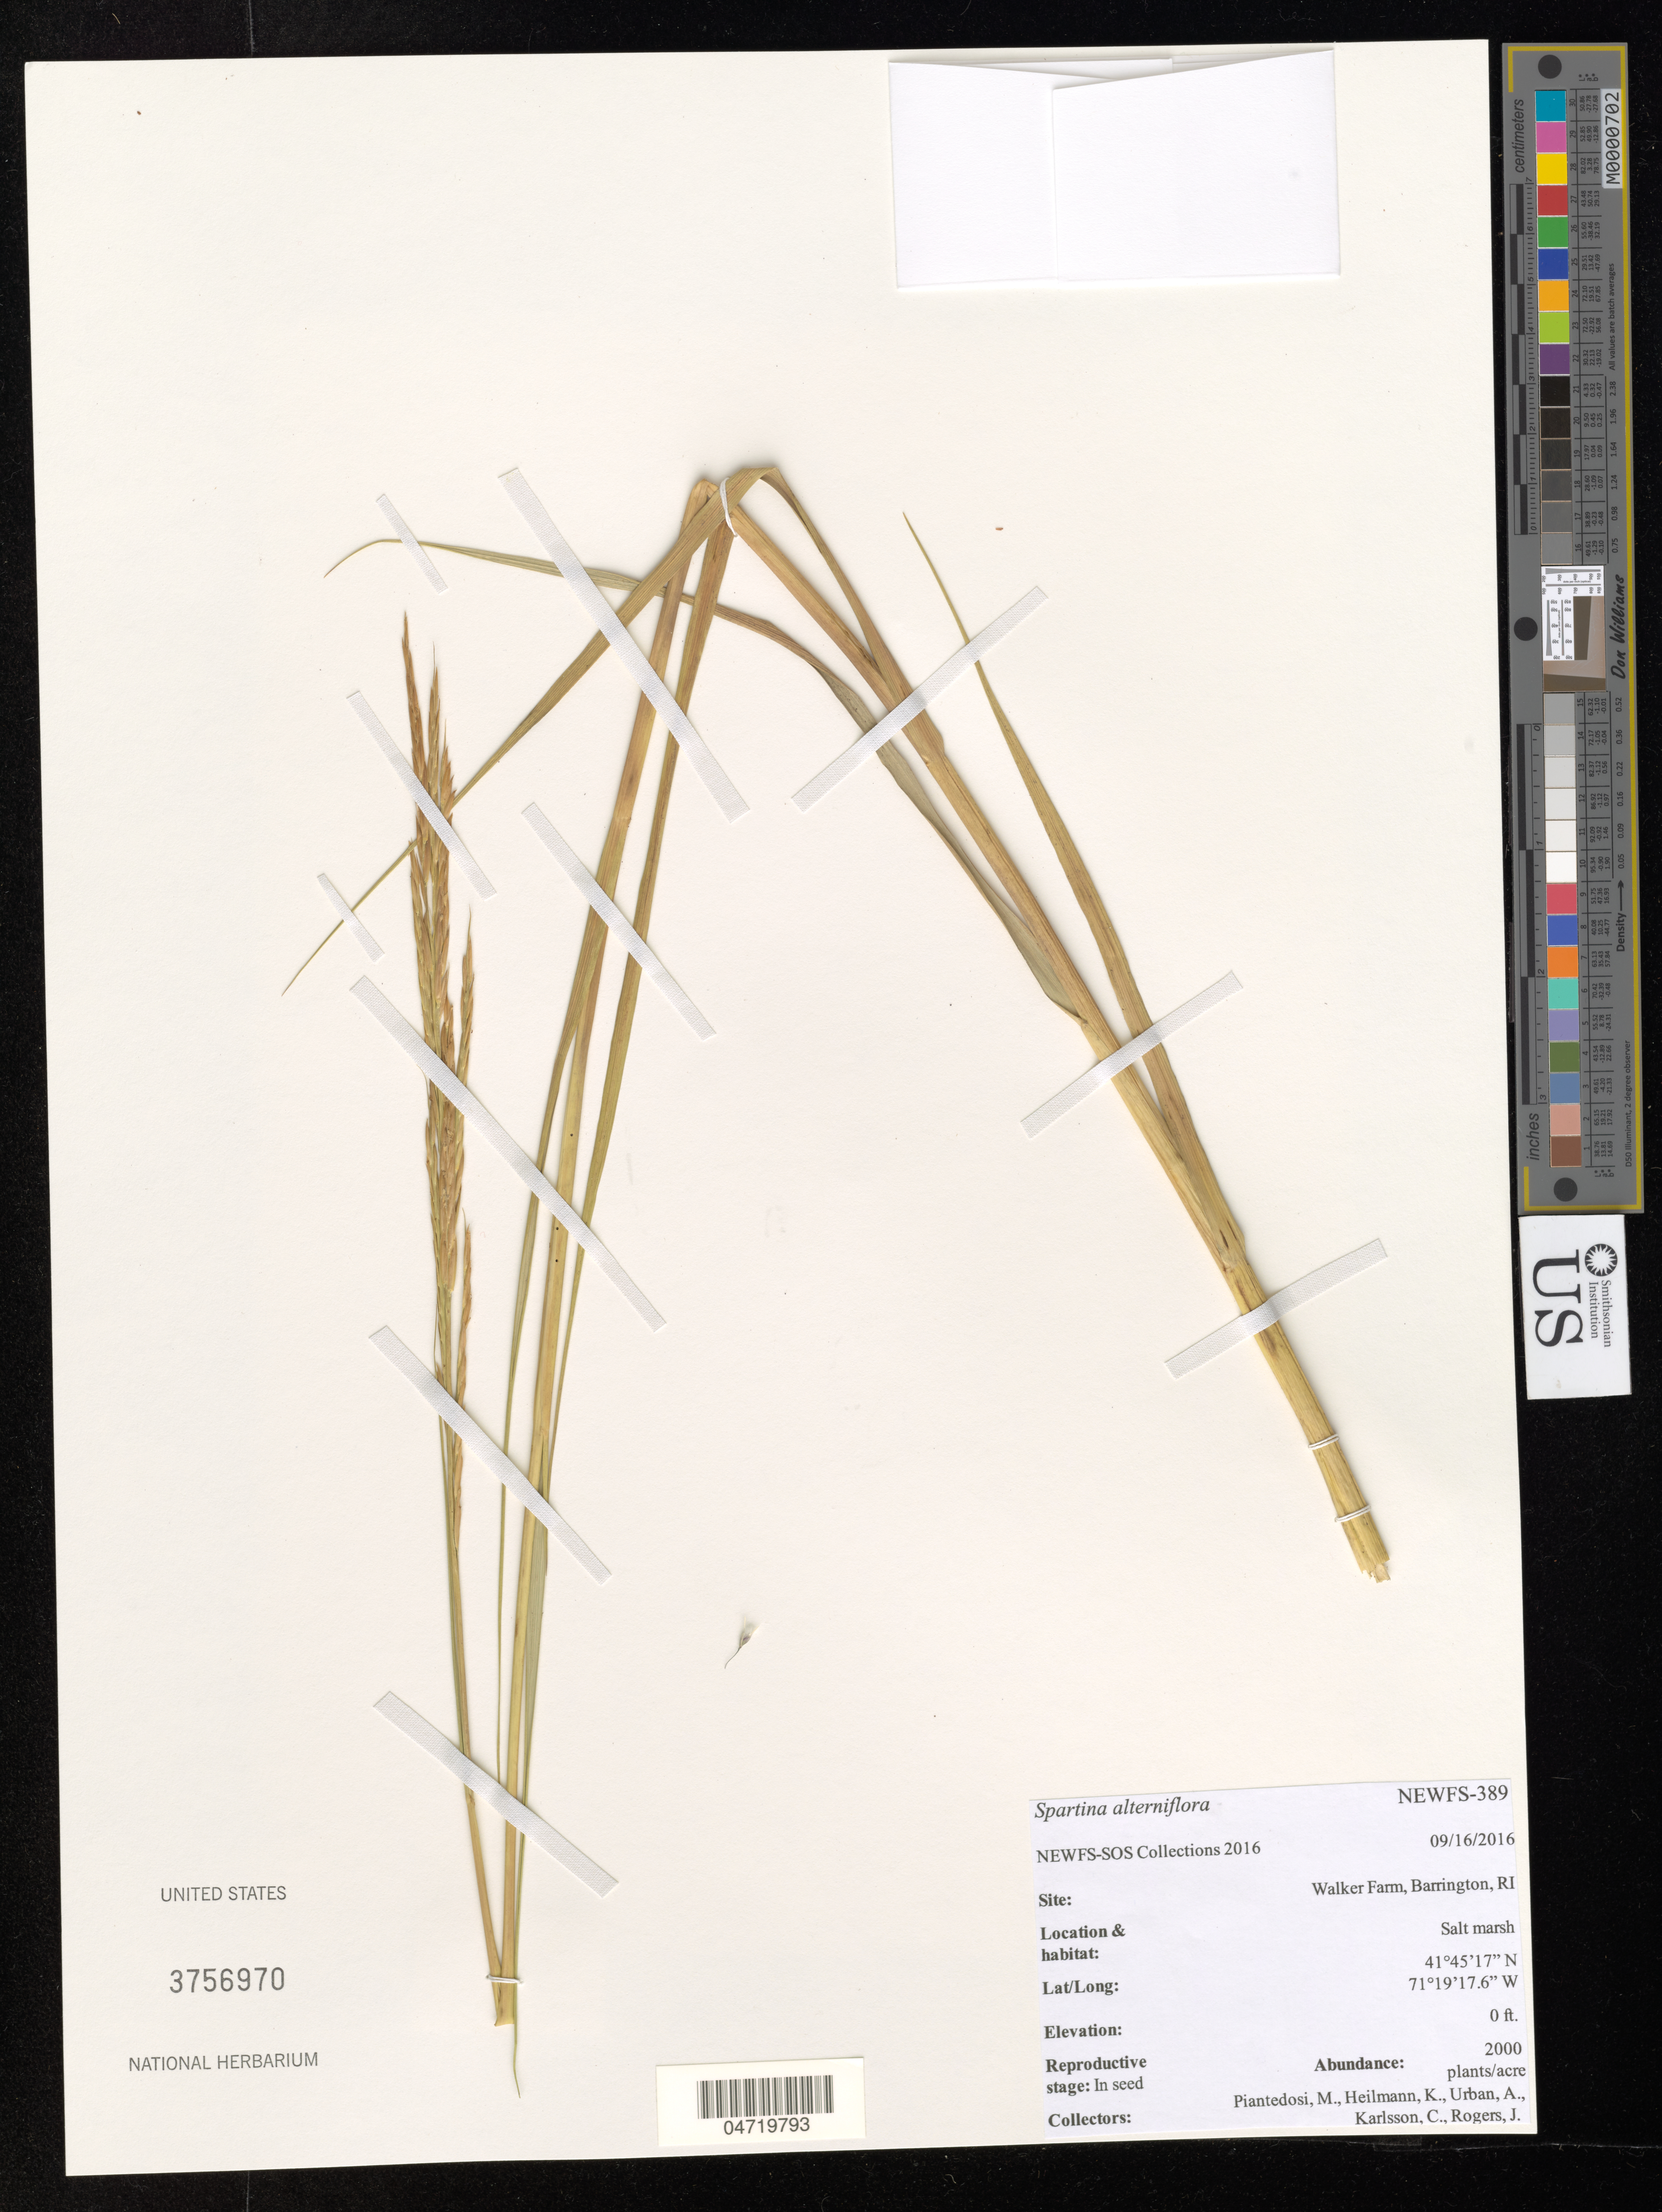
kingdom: Plantae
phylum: Tracheophyta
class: Liliopsida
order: Poales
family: Poaceae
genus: Spartina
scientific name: Spartina alterniflora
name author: Loisel.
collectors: M. Piantedosi, K. Heilmann, A. Urban, C. Karlsson & J. Rogers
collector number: NEWFS-389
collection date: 2016-09-16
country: United States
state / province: Rhode Island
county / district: Bristol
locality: Walker Farm, Barrington, RI, Salt marsh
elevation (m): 0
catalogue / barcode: US 3756970